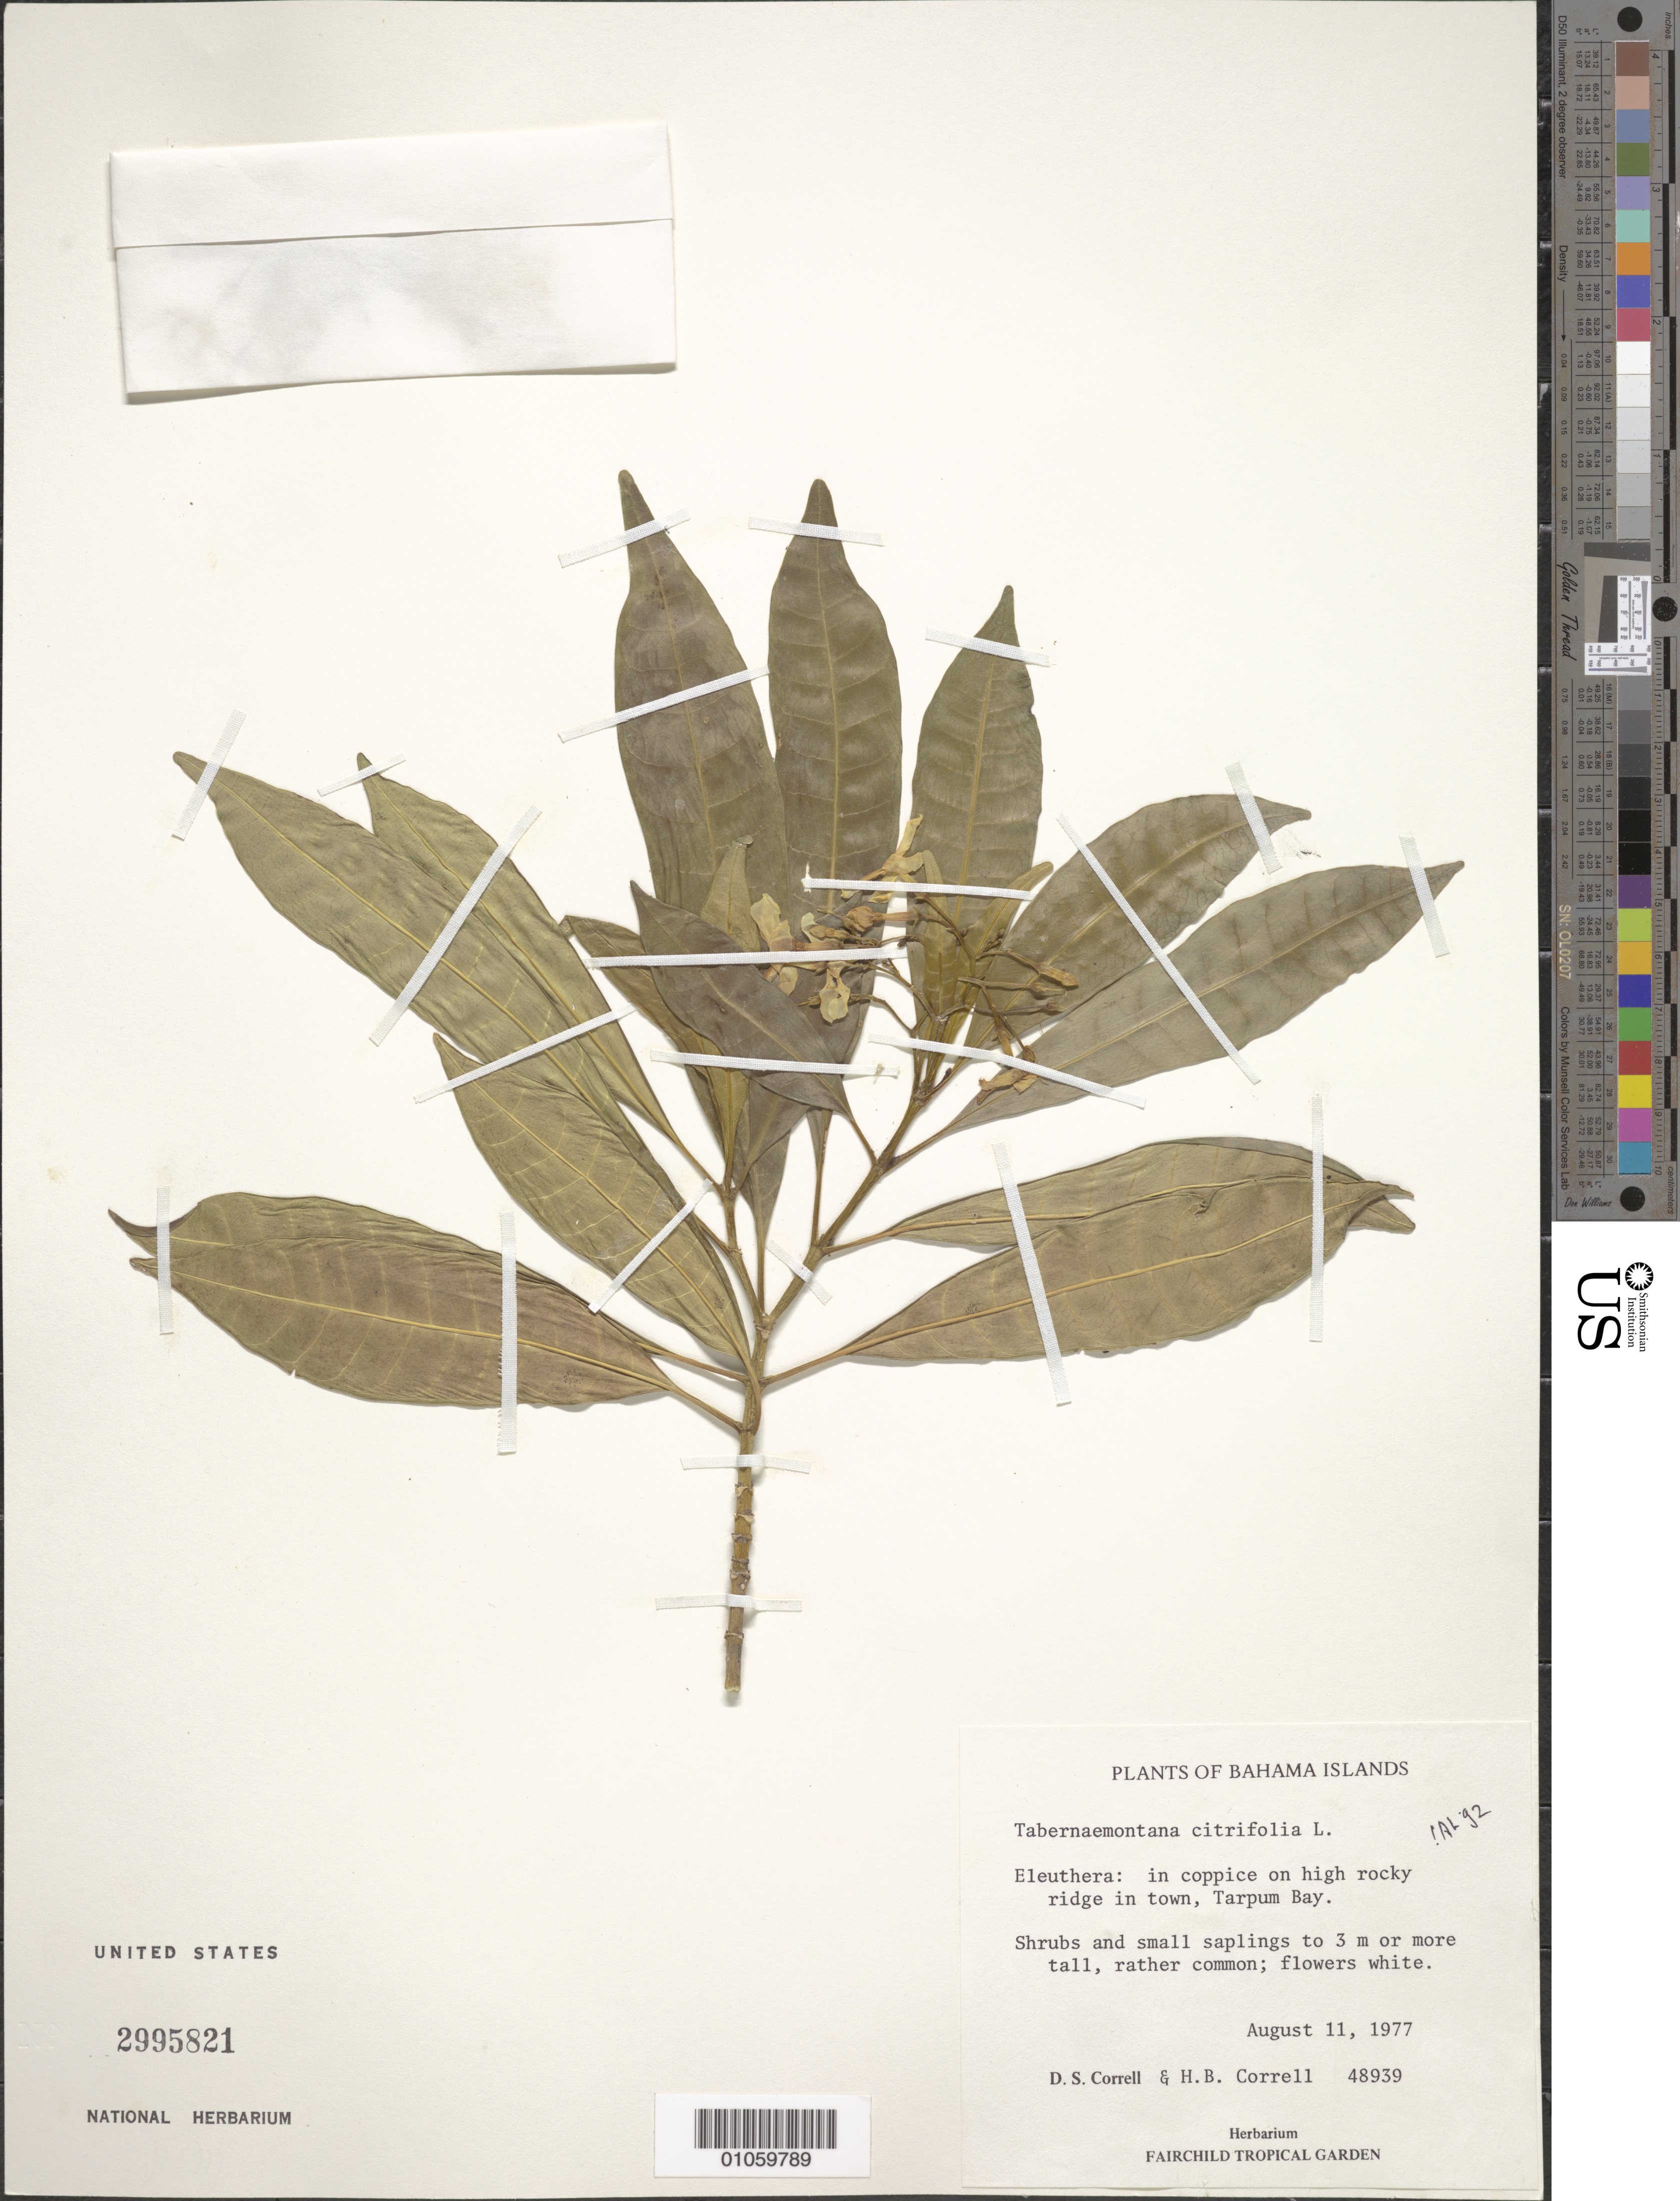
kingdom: Plantae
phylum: Tracheophyta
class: Magnoliopsida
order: Gentianales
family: Apocynaceae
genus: Tabernaemontana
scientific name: Tabernaemontana citrifolia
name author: L.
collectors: D. S. Correll & H. Correll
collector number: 48939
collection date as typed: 11 Aug 1977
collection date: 1977-08-11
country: Bahamas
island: Eleuthera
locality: On high ridge in town, Tarpum Bay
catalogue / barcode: US 2995821